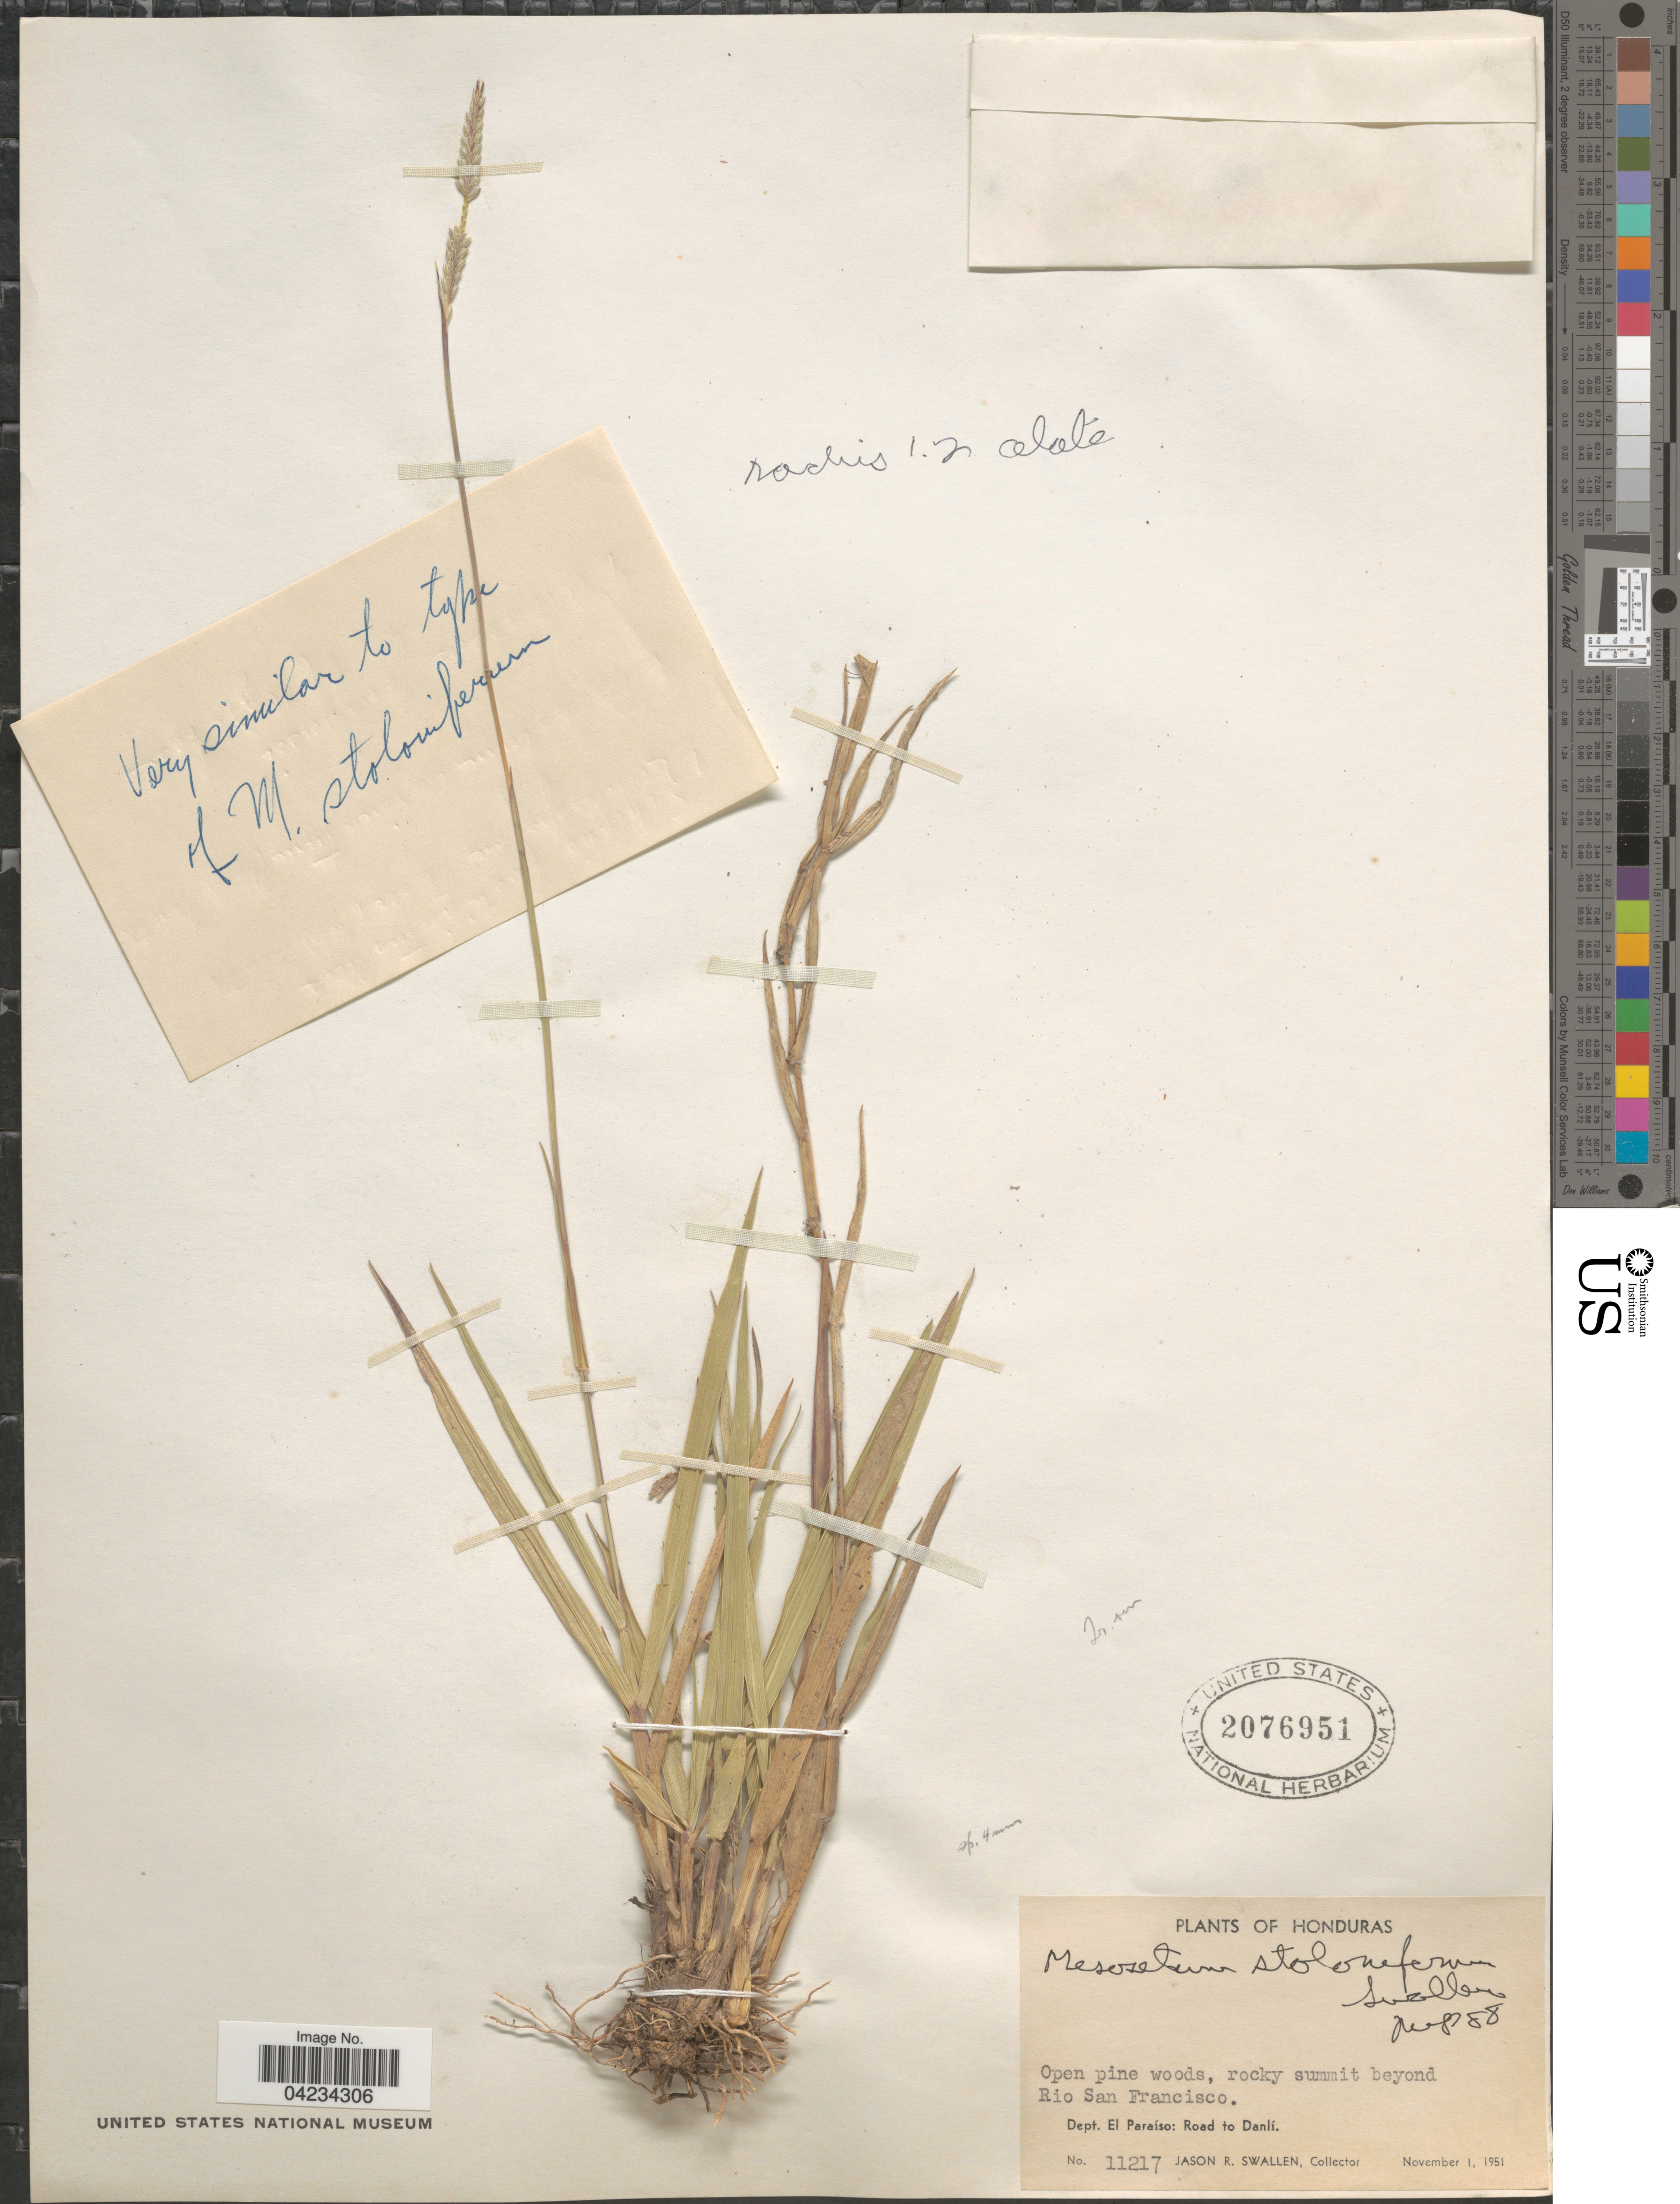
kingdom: Plantae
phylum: Tracheophyta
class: Liliopsida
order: Poales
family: Poaceae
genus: Mesosetum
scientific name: Mesosetum stoloniferum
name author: Swallen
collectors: J. R. Swallen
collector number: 11217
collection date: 1951-11-01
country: Honduras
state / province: El Paraiso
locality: Beyond Rio San Francisco. Dept. El Paraíso: Road to Danlí.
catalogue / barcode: US 2076951